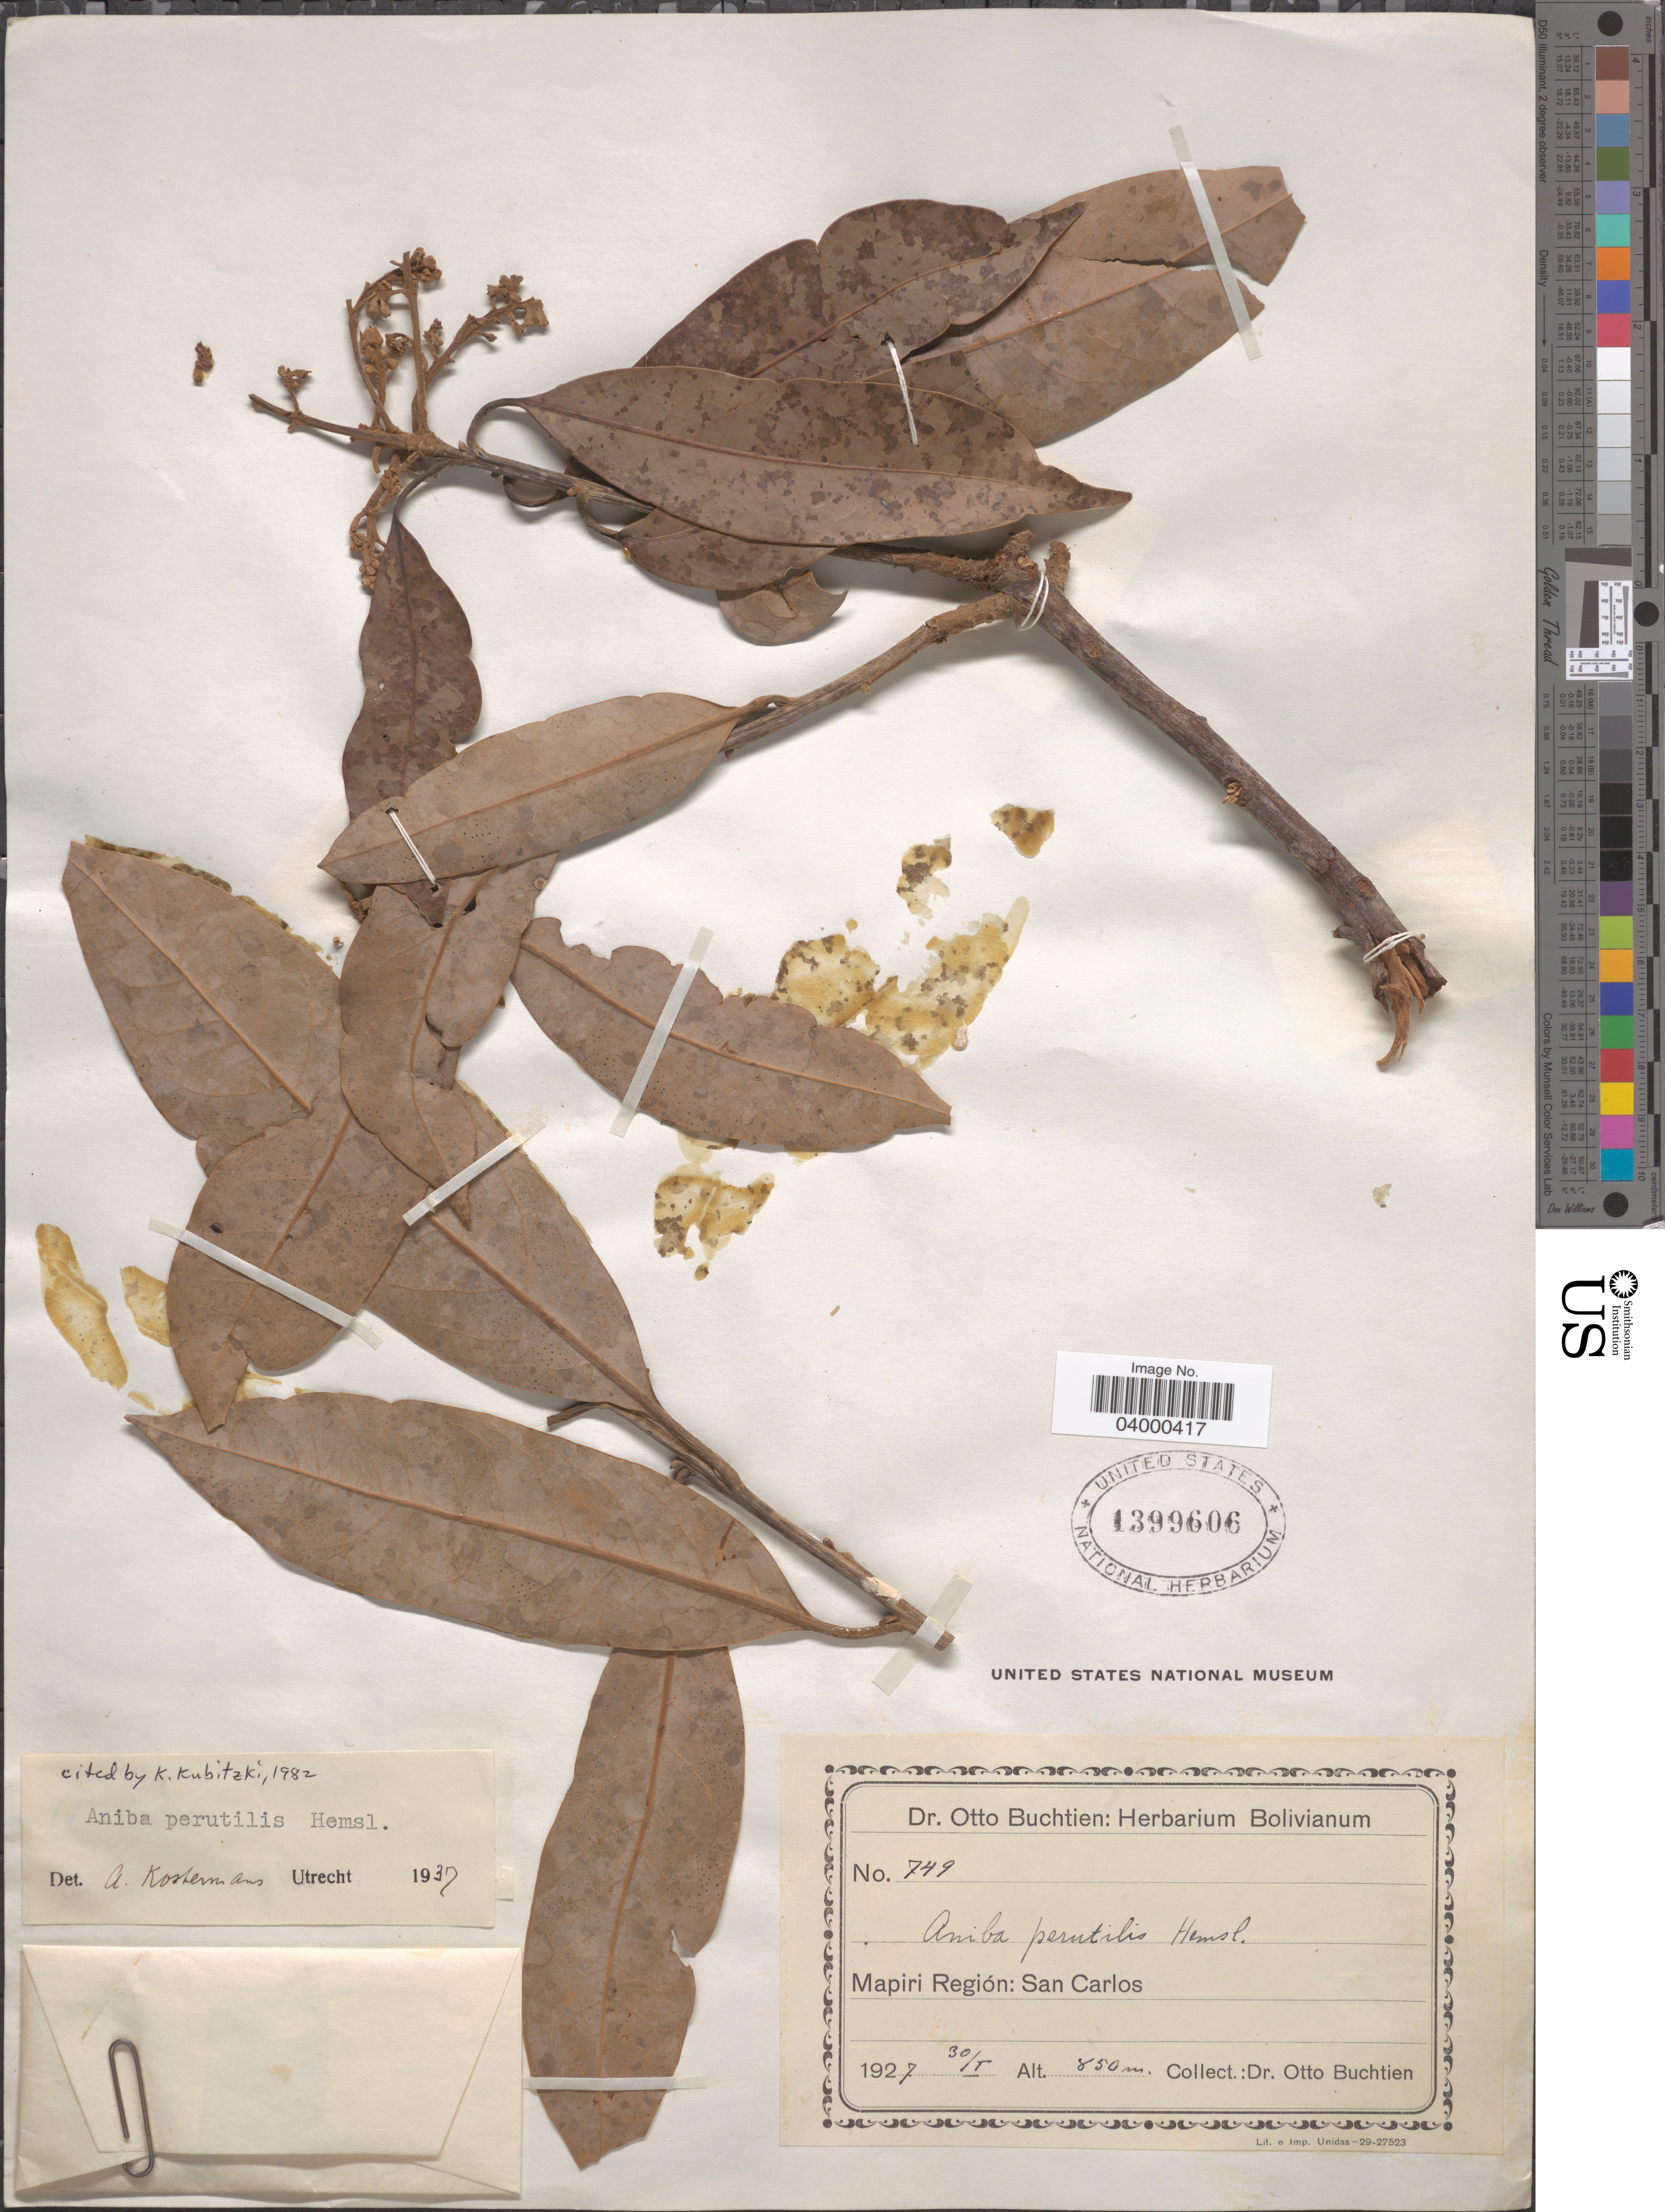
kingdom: Plantae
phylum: Tracheophyta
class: Magnoliopsida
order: Laurales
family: Lauraceae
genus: Aniba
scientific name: Aniba perutilis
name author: Hemsl.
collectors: O. Buchtien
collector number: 749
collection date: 1927-01-30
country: Bolivia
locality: Mapiri Región: San Carlos.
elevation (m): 850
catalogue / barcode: US 1399606